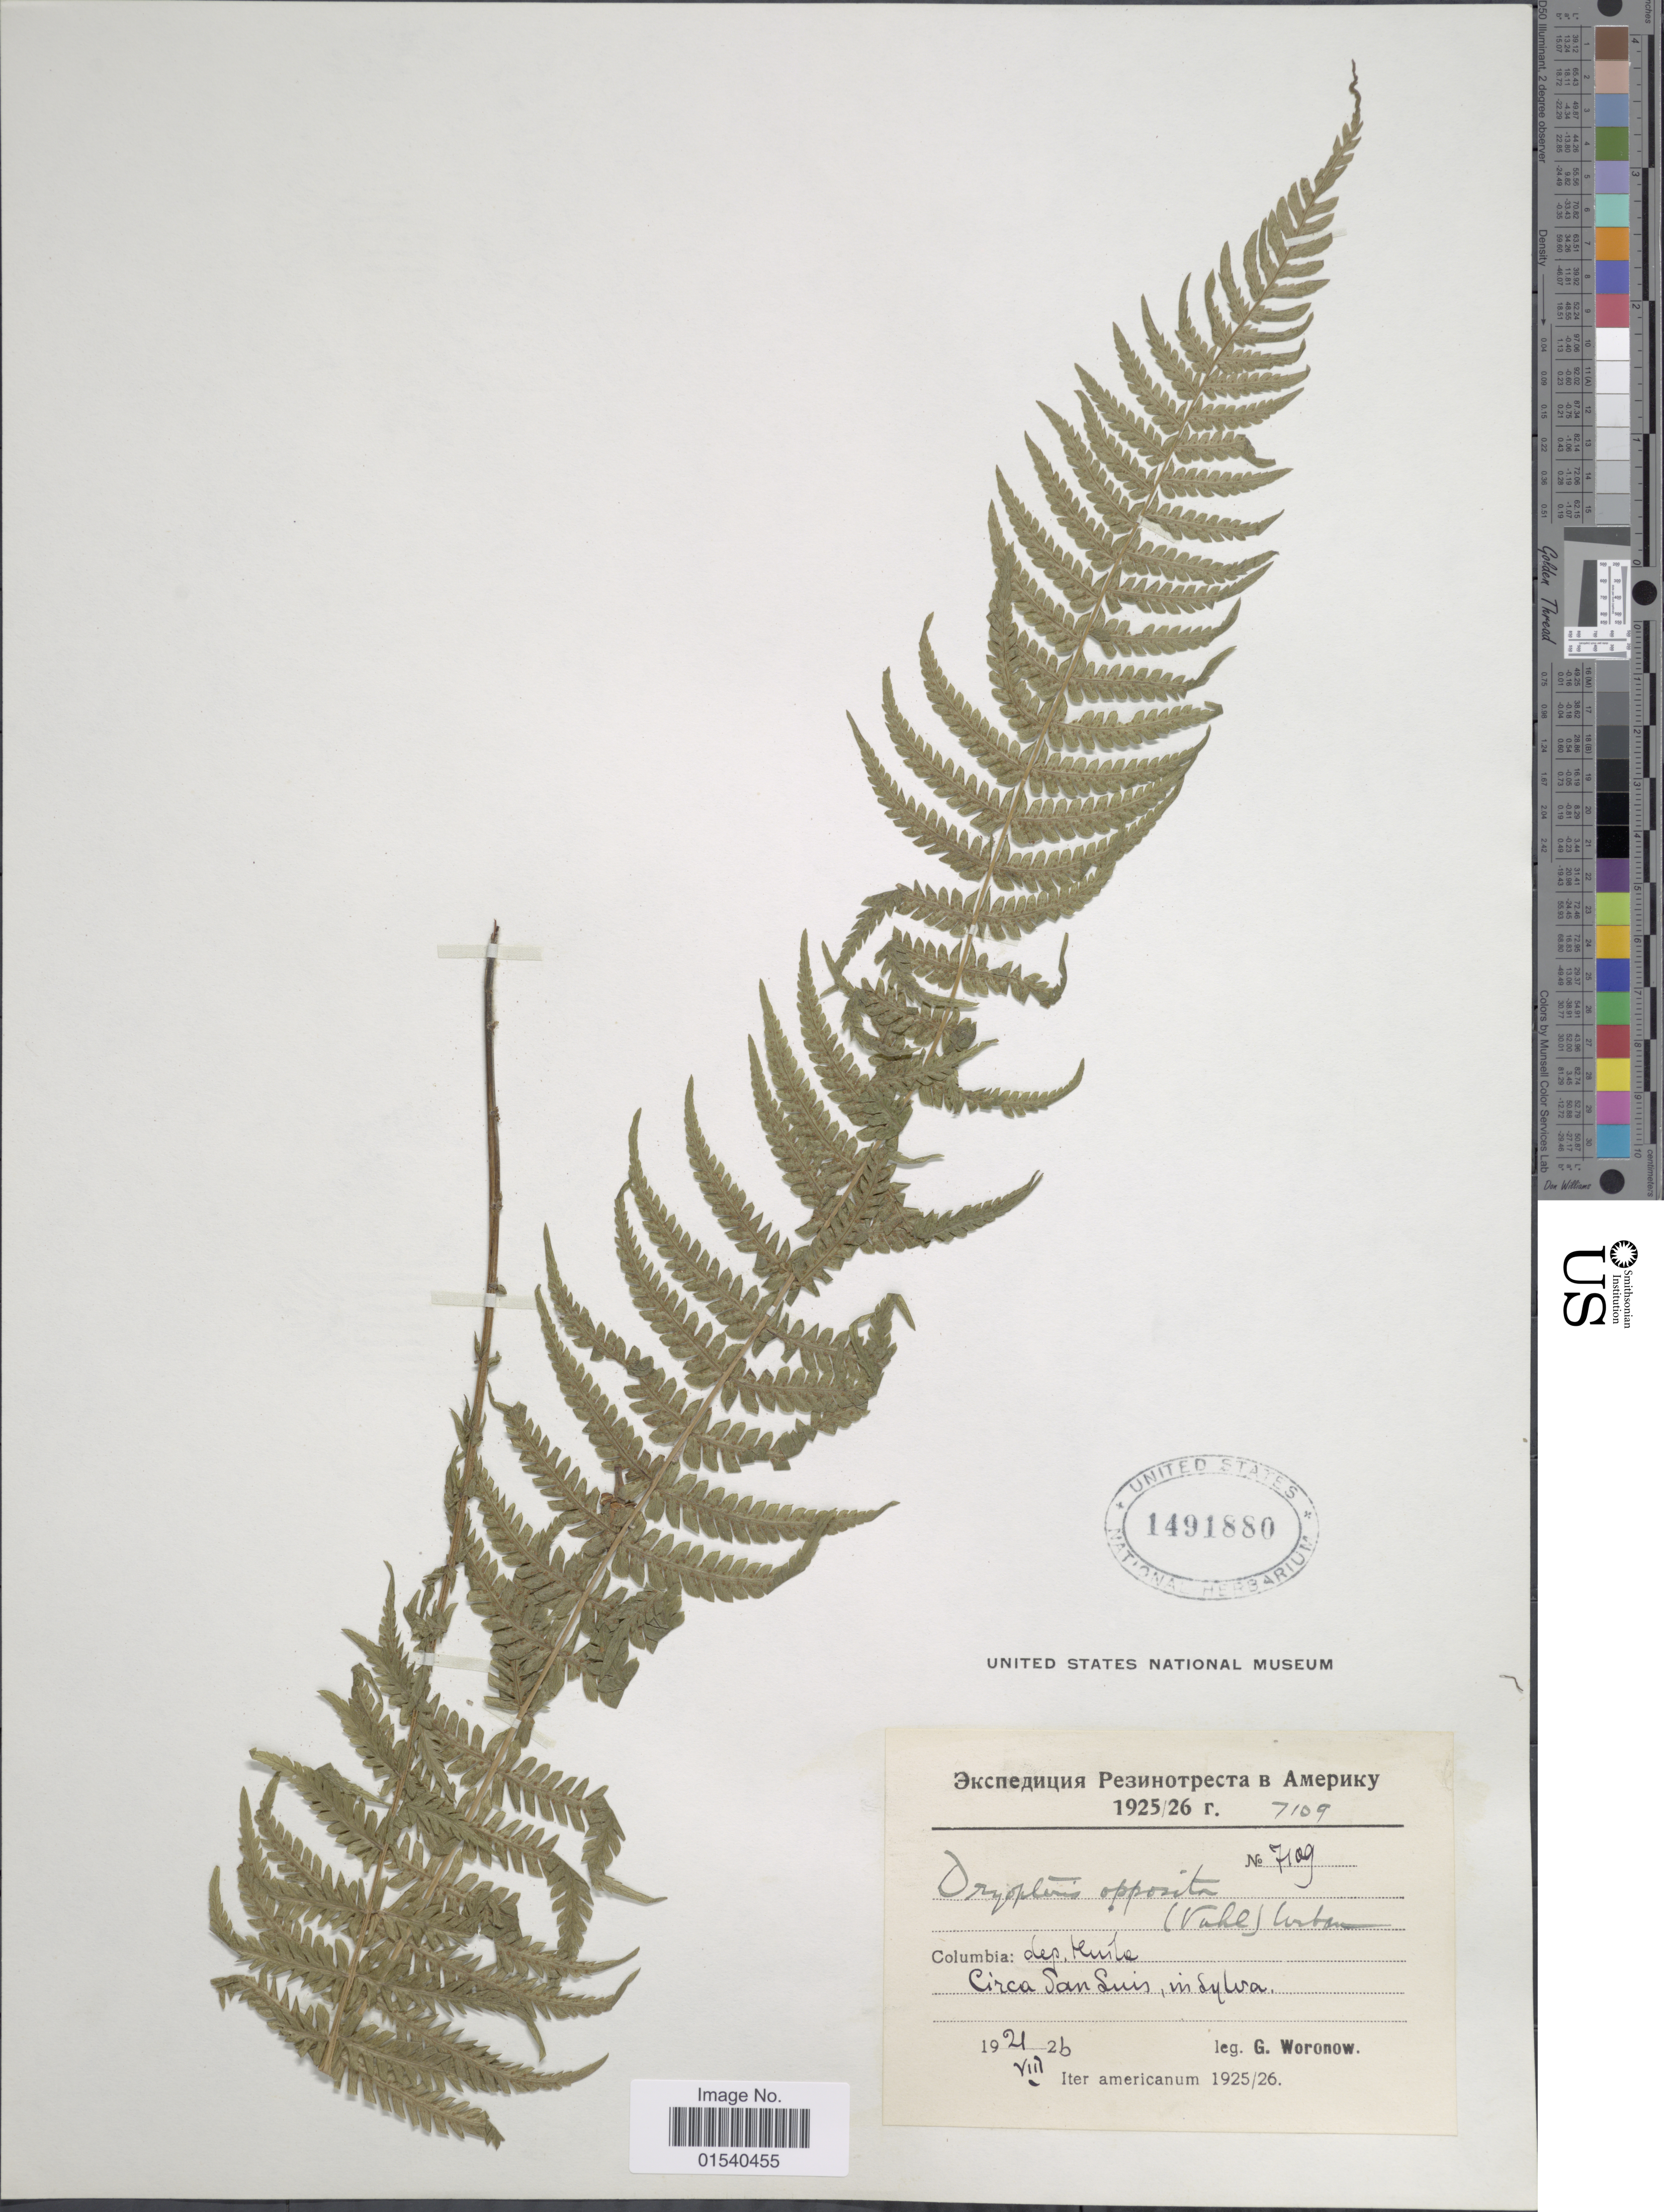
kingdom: Plantae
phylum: Tracheophyta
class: Polypodiopsida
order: Polypodiales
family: Thelypteridaceae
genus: Amauropelta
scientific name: Amauropelta opposita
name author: (Vahl) Pic. Serm.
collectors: G. Woronow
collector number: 7109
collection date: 1926-08-21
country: Colombia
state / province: Huila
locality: Dep. Huila Circa San Luis, in sylva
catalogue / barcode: US 1491880